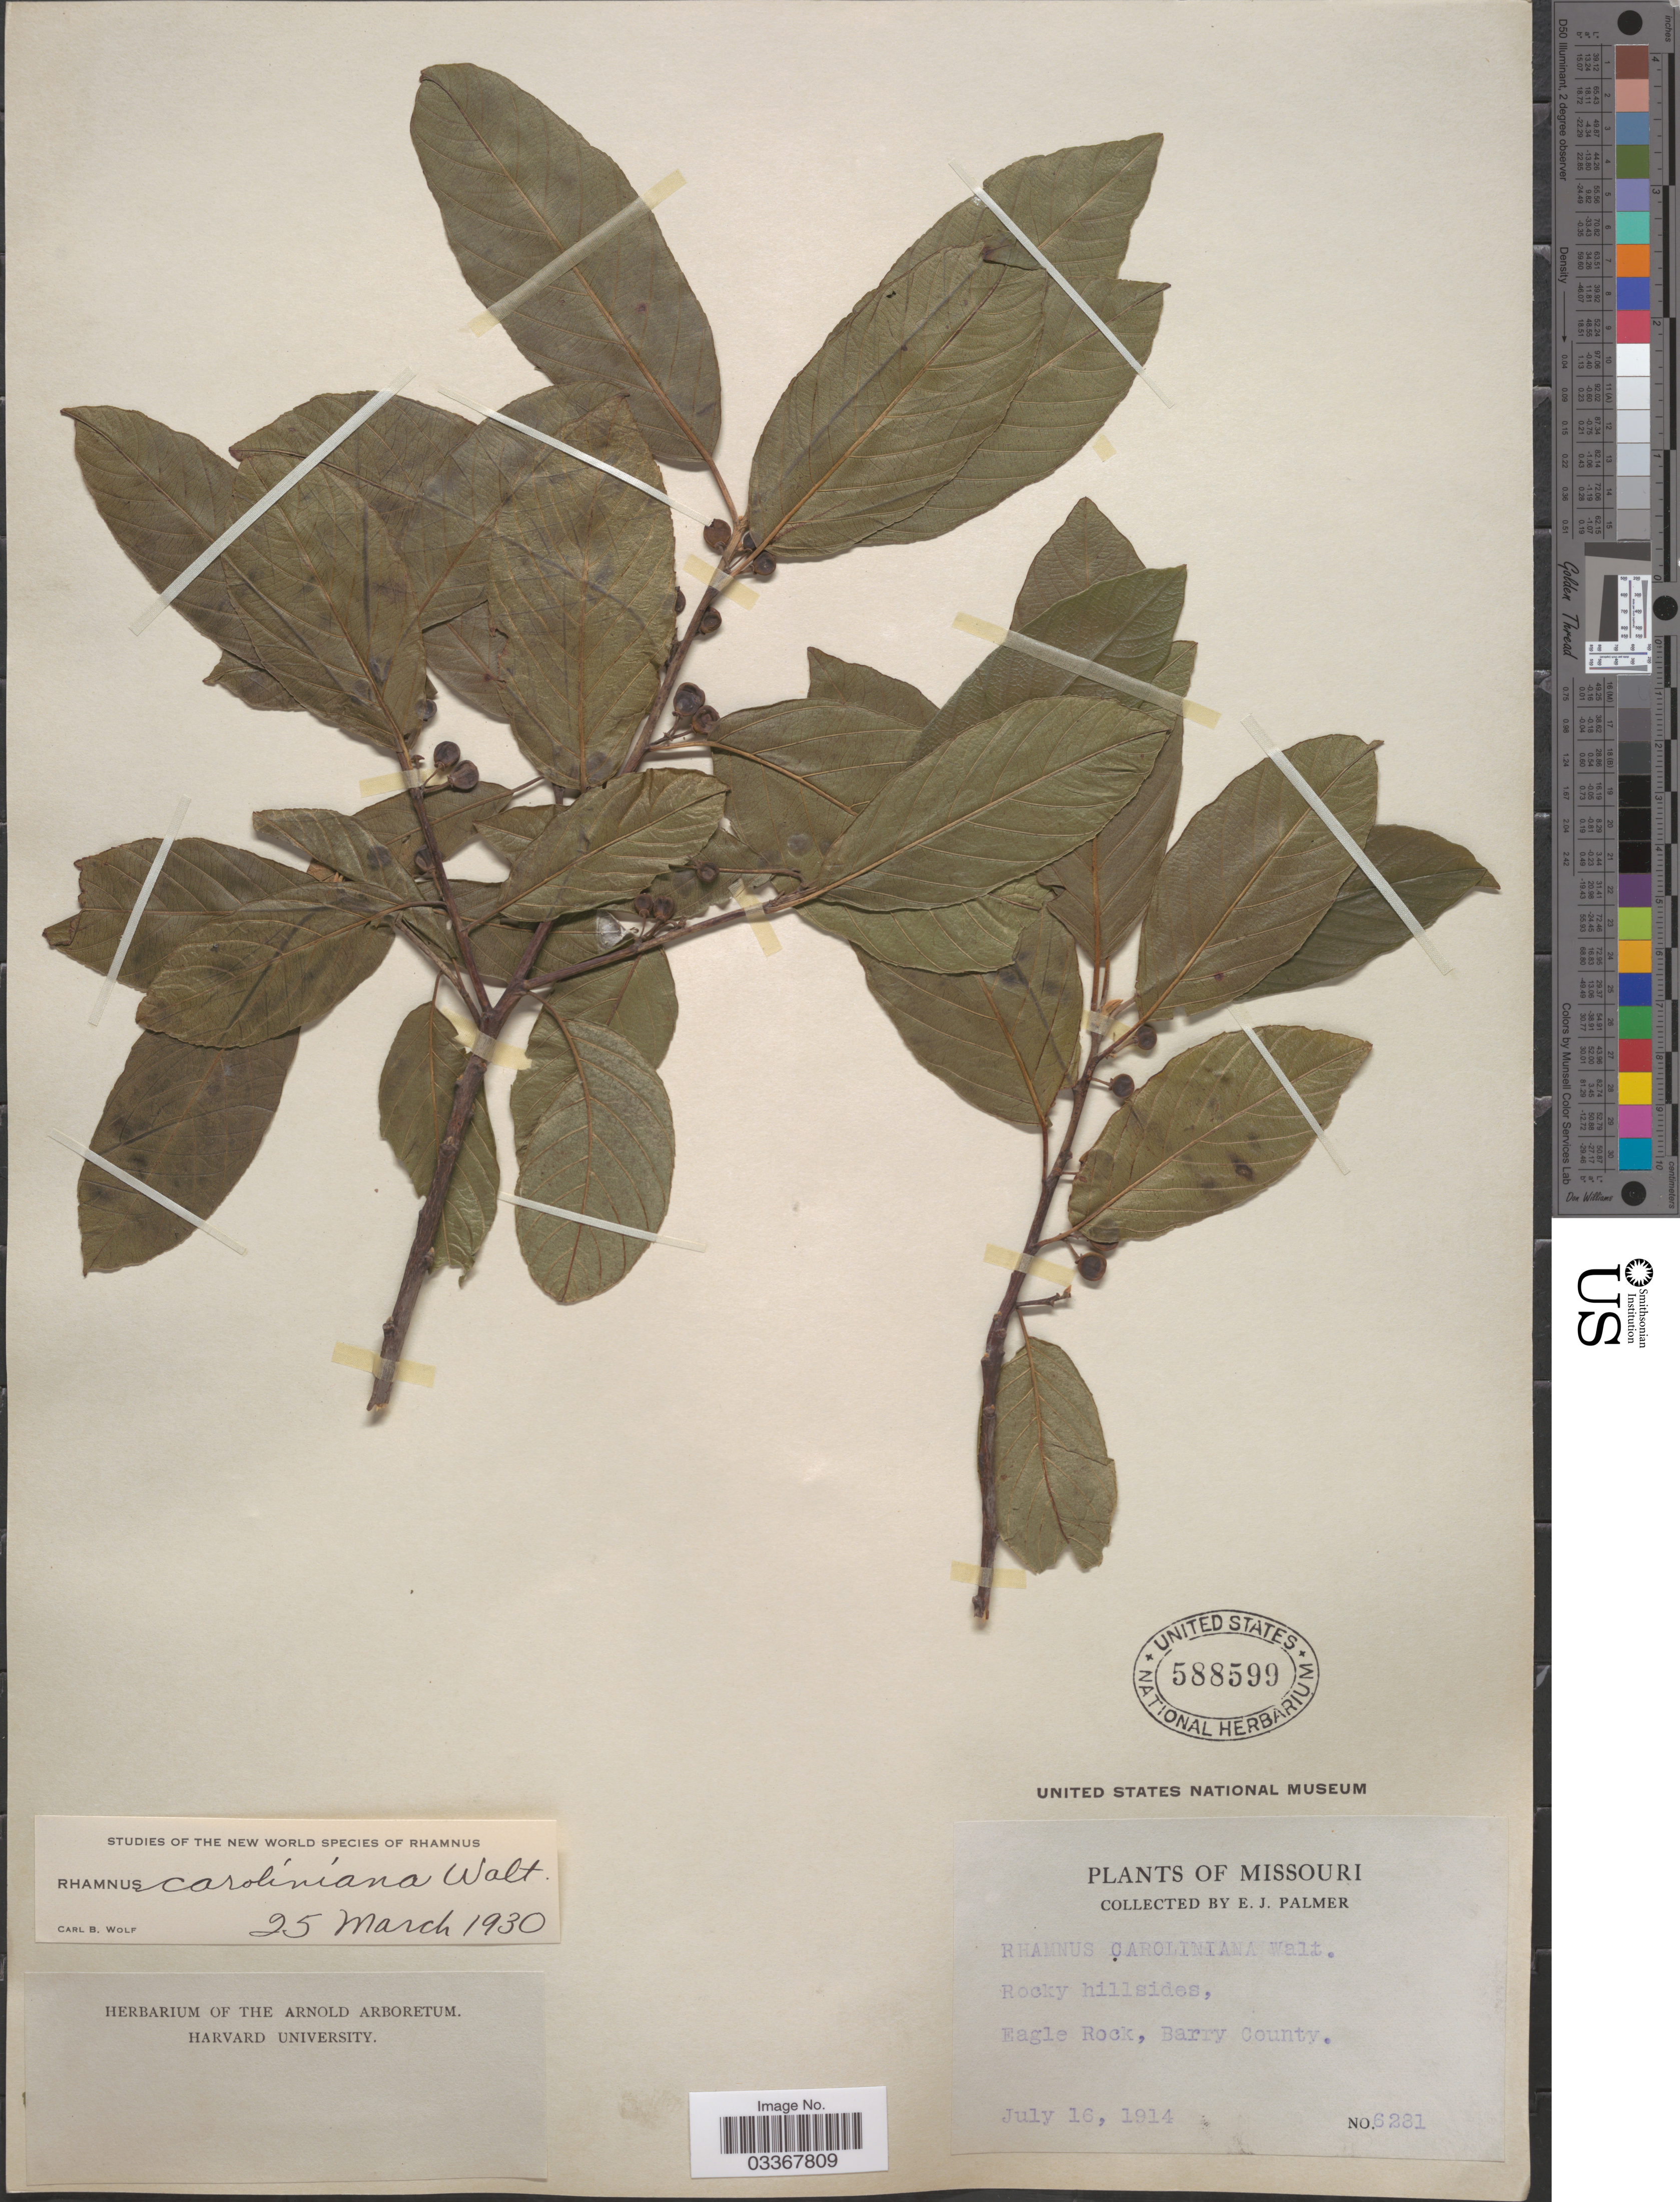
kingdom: Plantae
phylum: Tracheophyta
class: Magnoliopsida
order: Rosales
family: Rhamnaceae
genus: Frangula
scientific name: Frangula caroliniana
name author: (Walter) A. Gray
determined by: Strong, Mark T., (BOT), Smithsonian Institution - National Museum of Natural History (UNITED STATES)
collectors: E. J. Palmer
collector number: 6281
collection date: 1914-07-16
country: United States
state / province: Missouri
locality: Eagle Rock, Barry County.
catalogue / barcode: US 588599